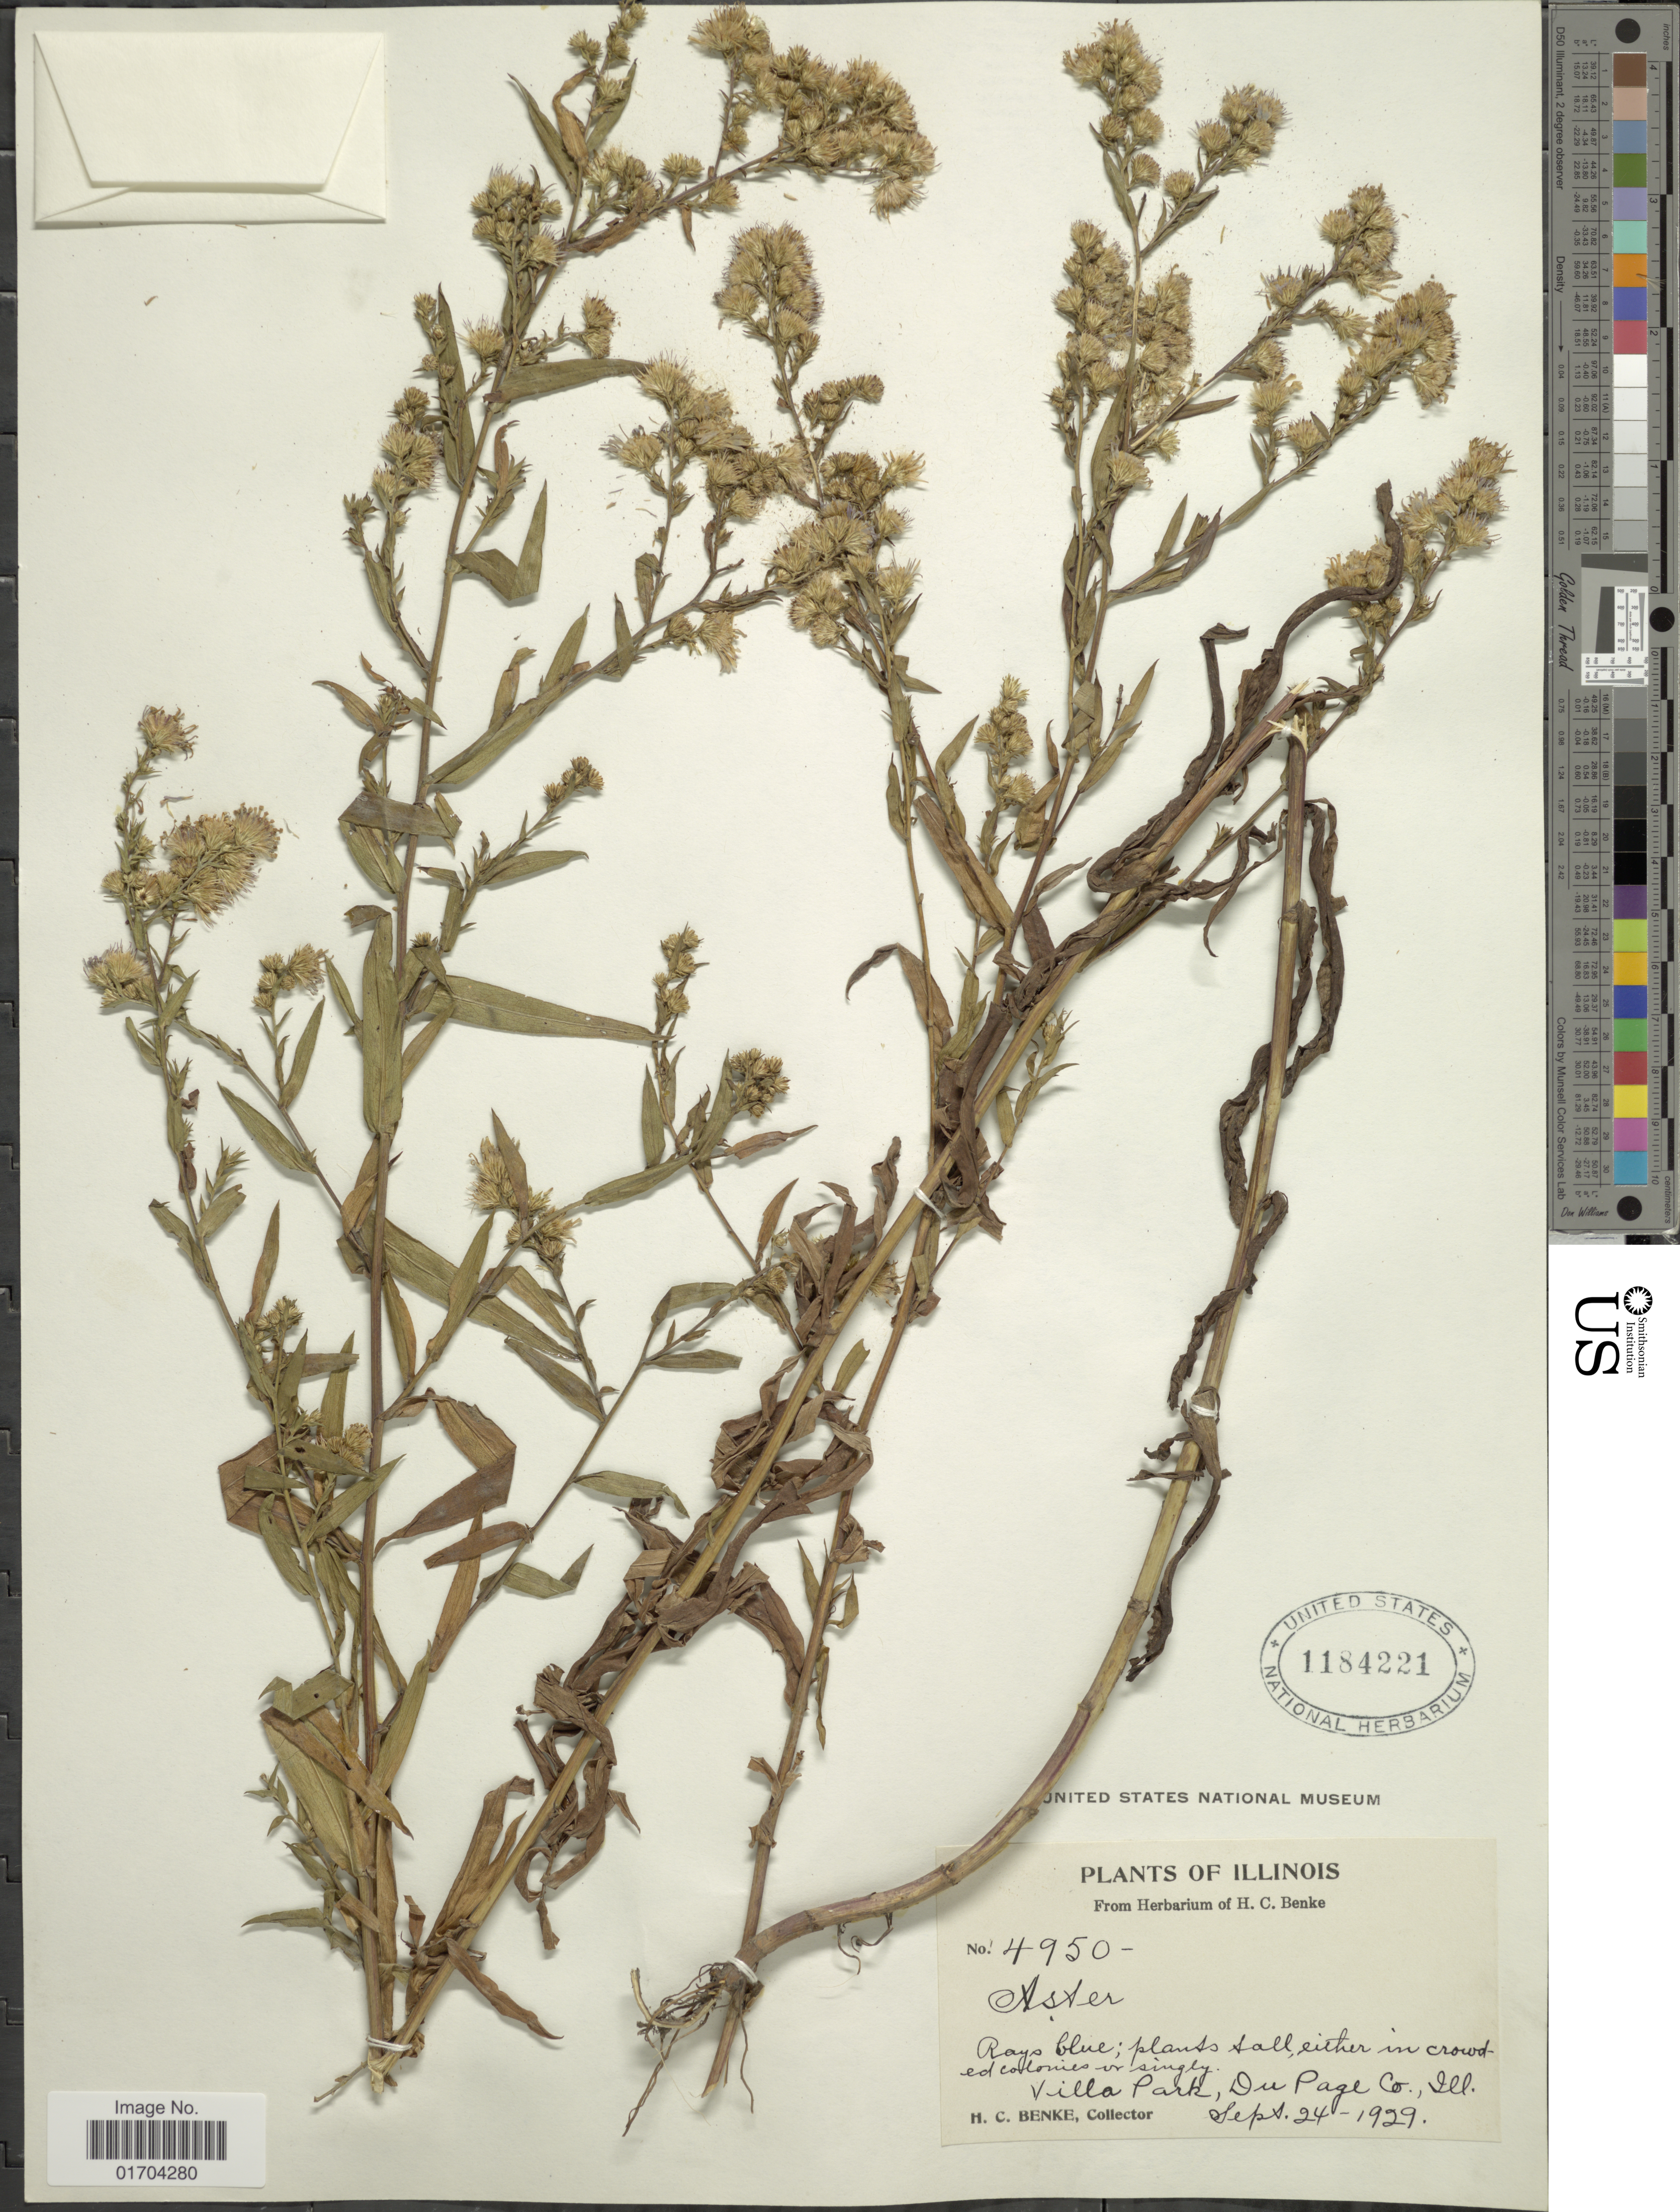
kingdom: Plantae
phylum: Tracheophyta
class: Magnoliopsida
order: Asterales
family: Asteraceae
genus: Symphyotrichum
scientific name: Symphyotrichum sp.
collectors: H. Benke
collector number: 4950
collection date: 1929-09-24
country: United States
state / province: Illinois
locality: Villa Park, Du Page Co.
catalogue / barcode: US 1184221